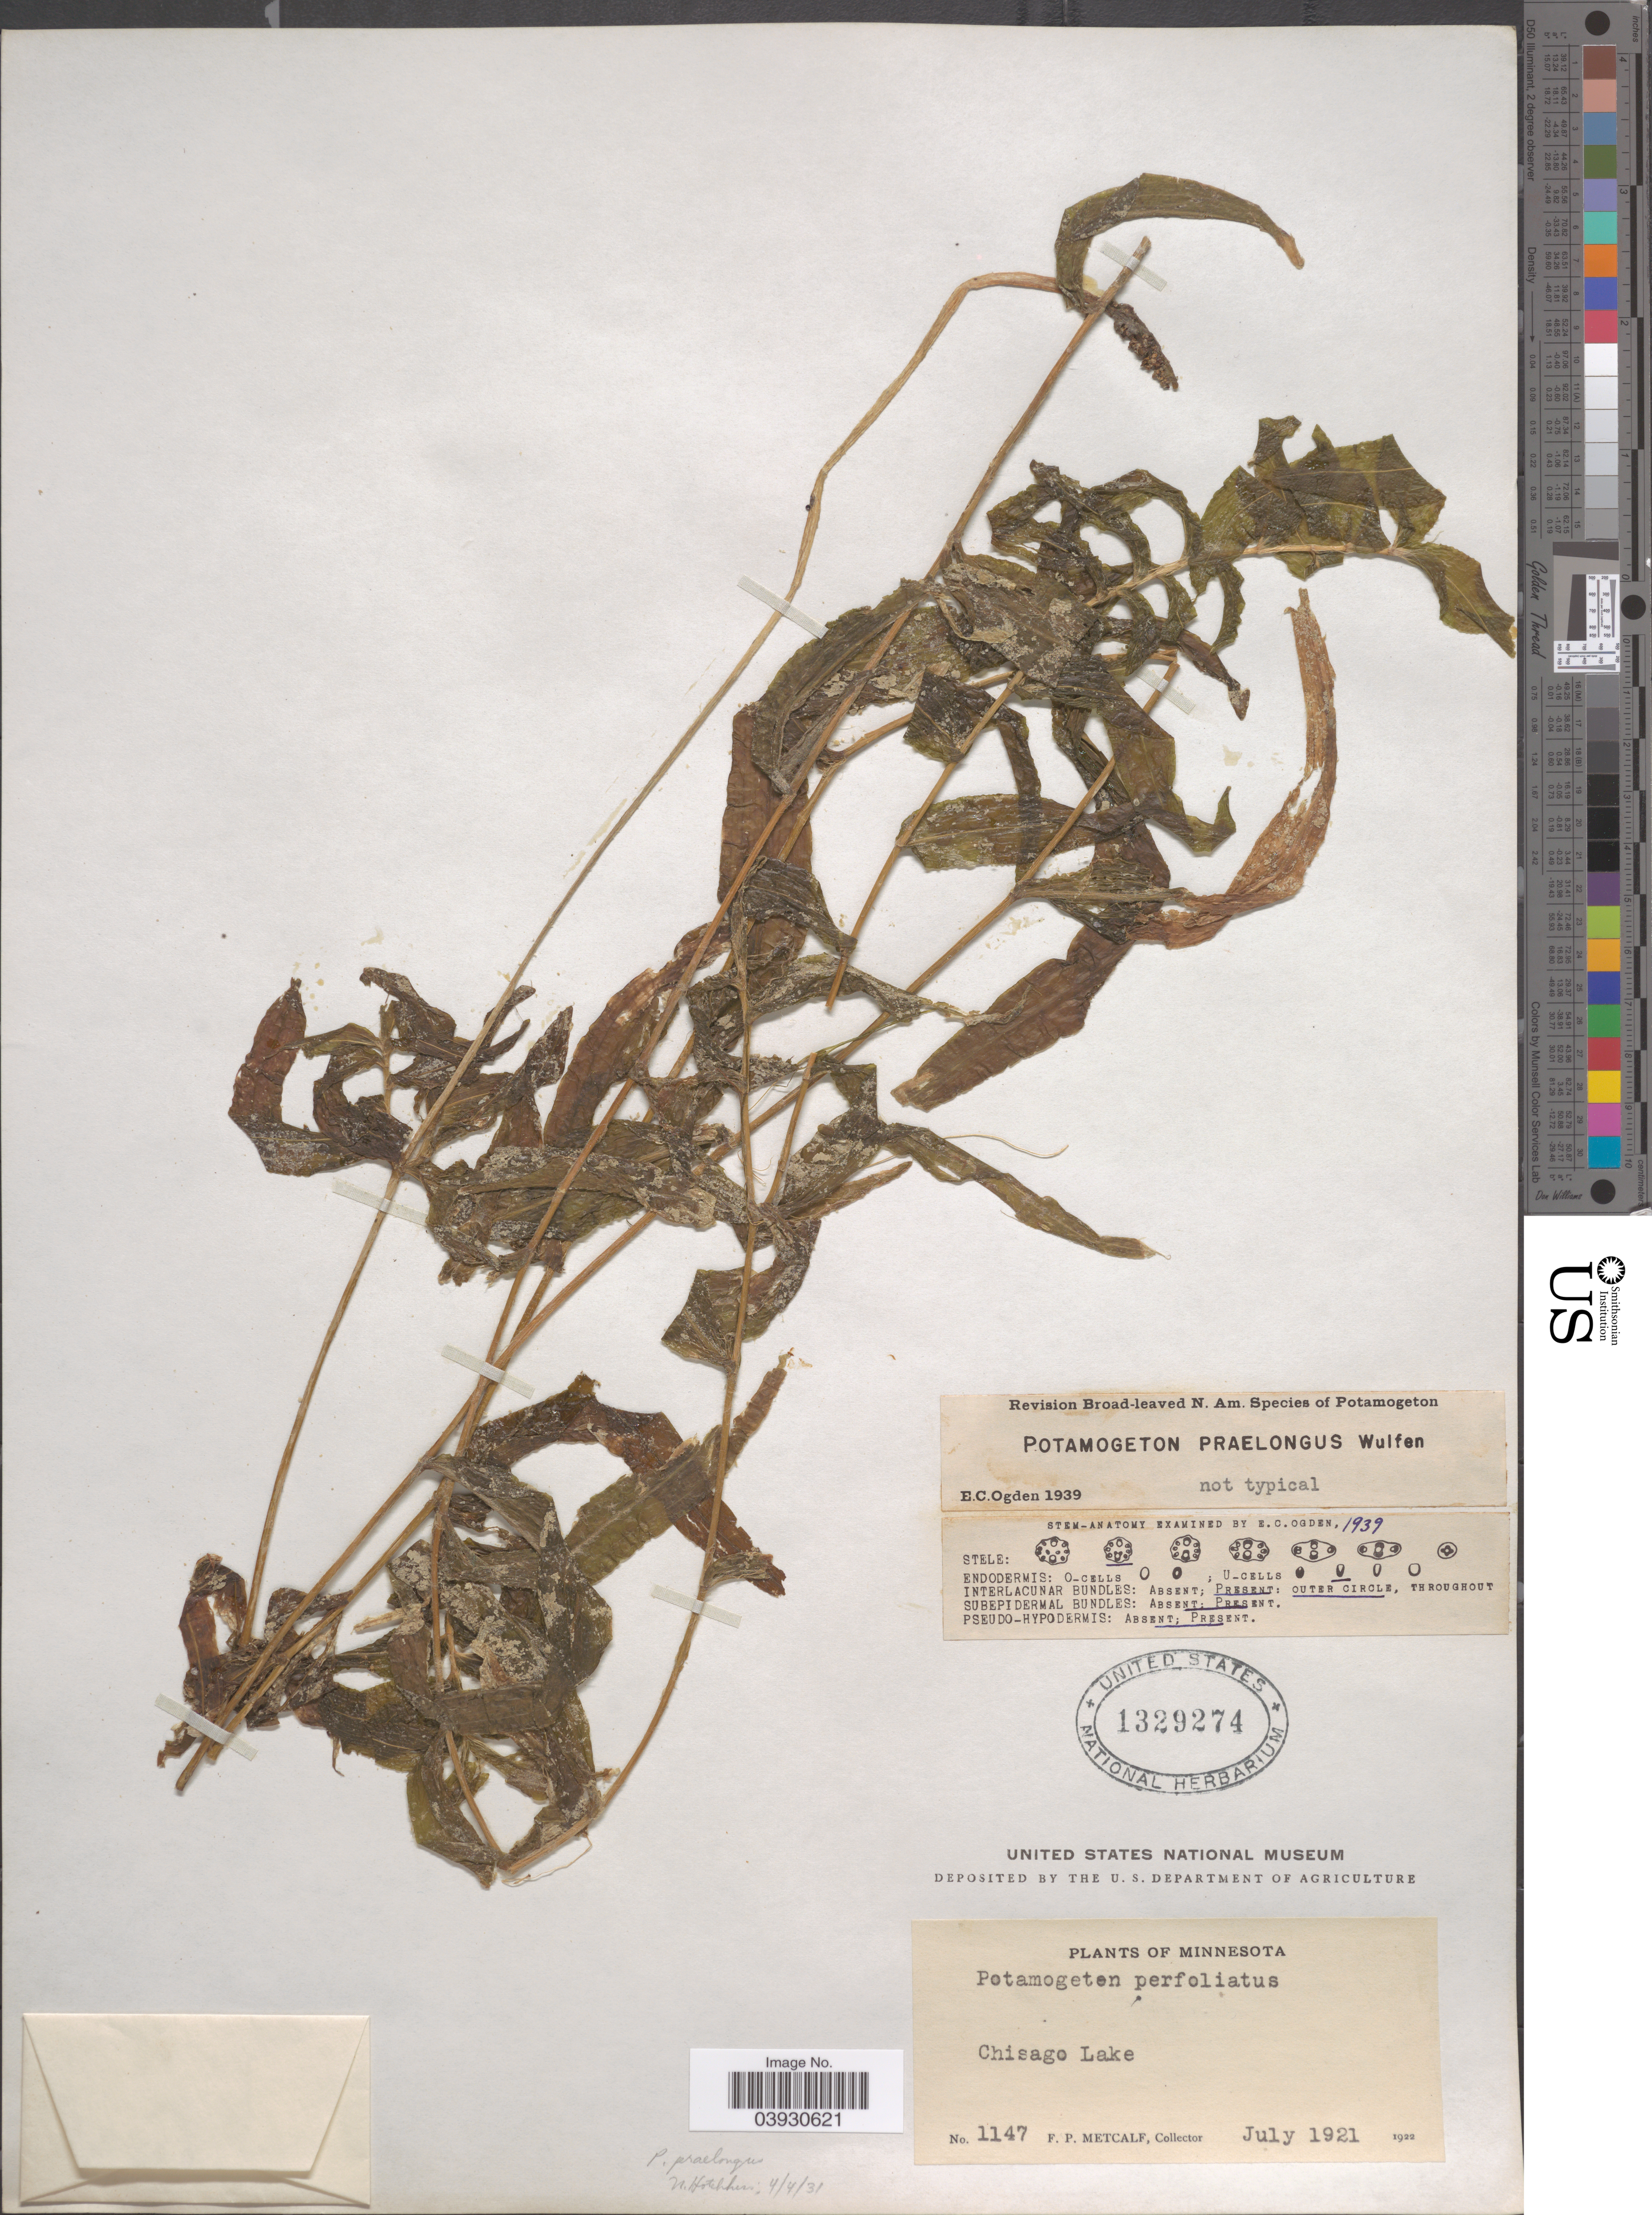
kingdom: Plantae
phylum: Tracheophyta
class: Liliopsida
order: Alismatales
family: Potamogetonaceae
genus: Potamogeton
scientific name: Potamogeton praelongus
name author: Wulfen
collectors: F. Metcalf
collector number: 1147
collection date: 1921-07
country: United States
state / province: Minnesota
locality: Chisago Lake.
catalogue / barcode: US 1329274